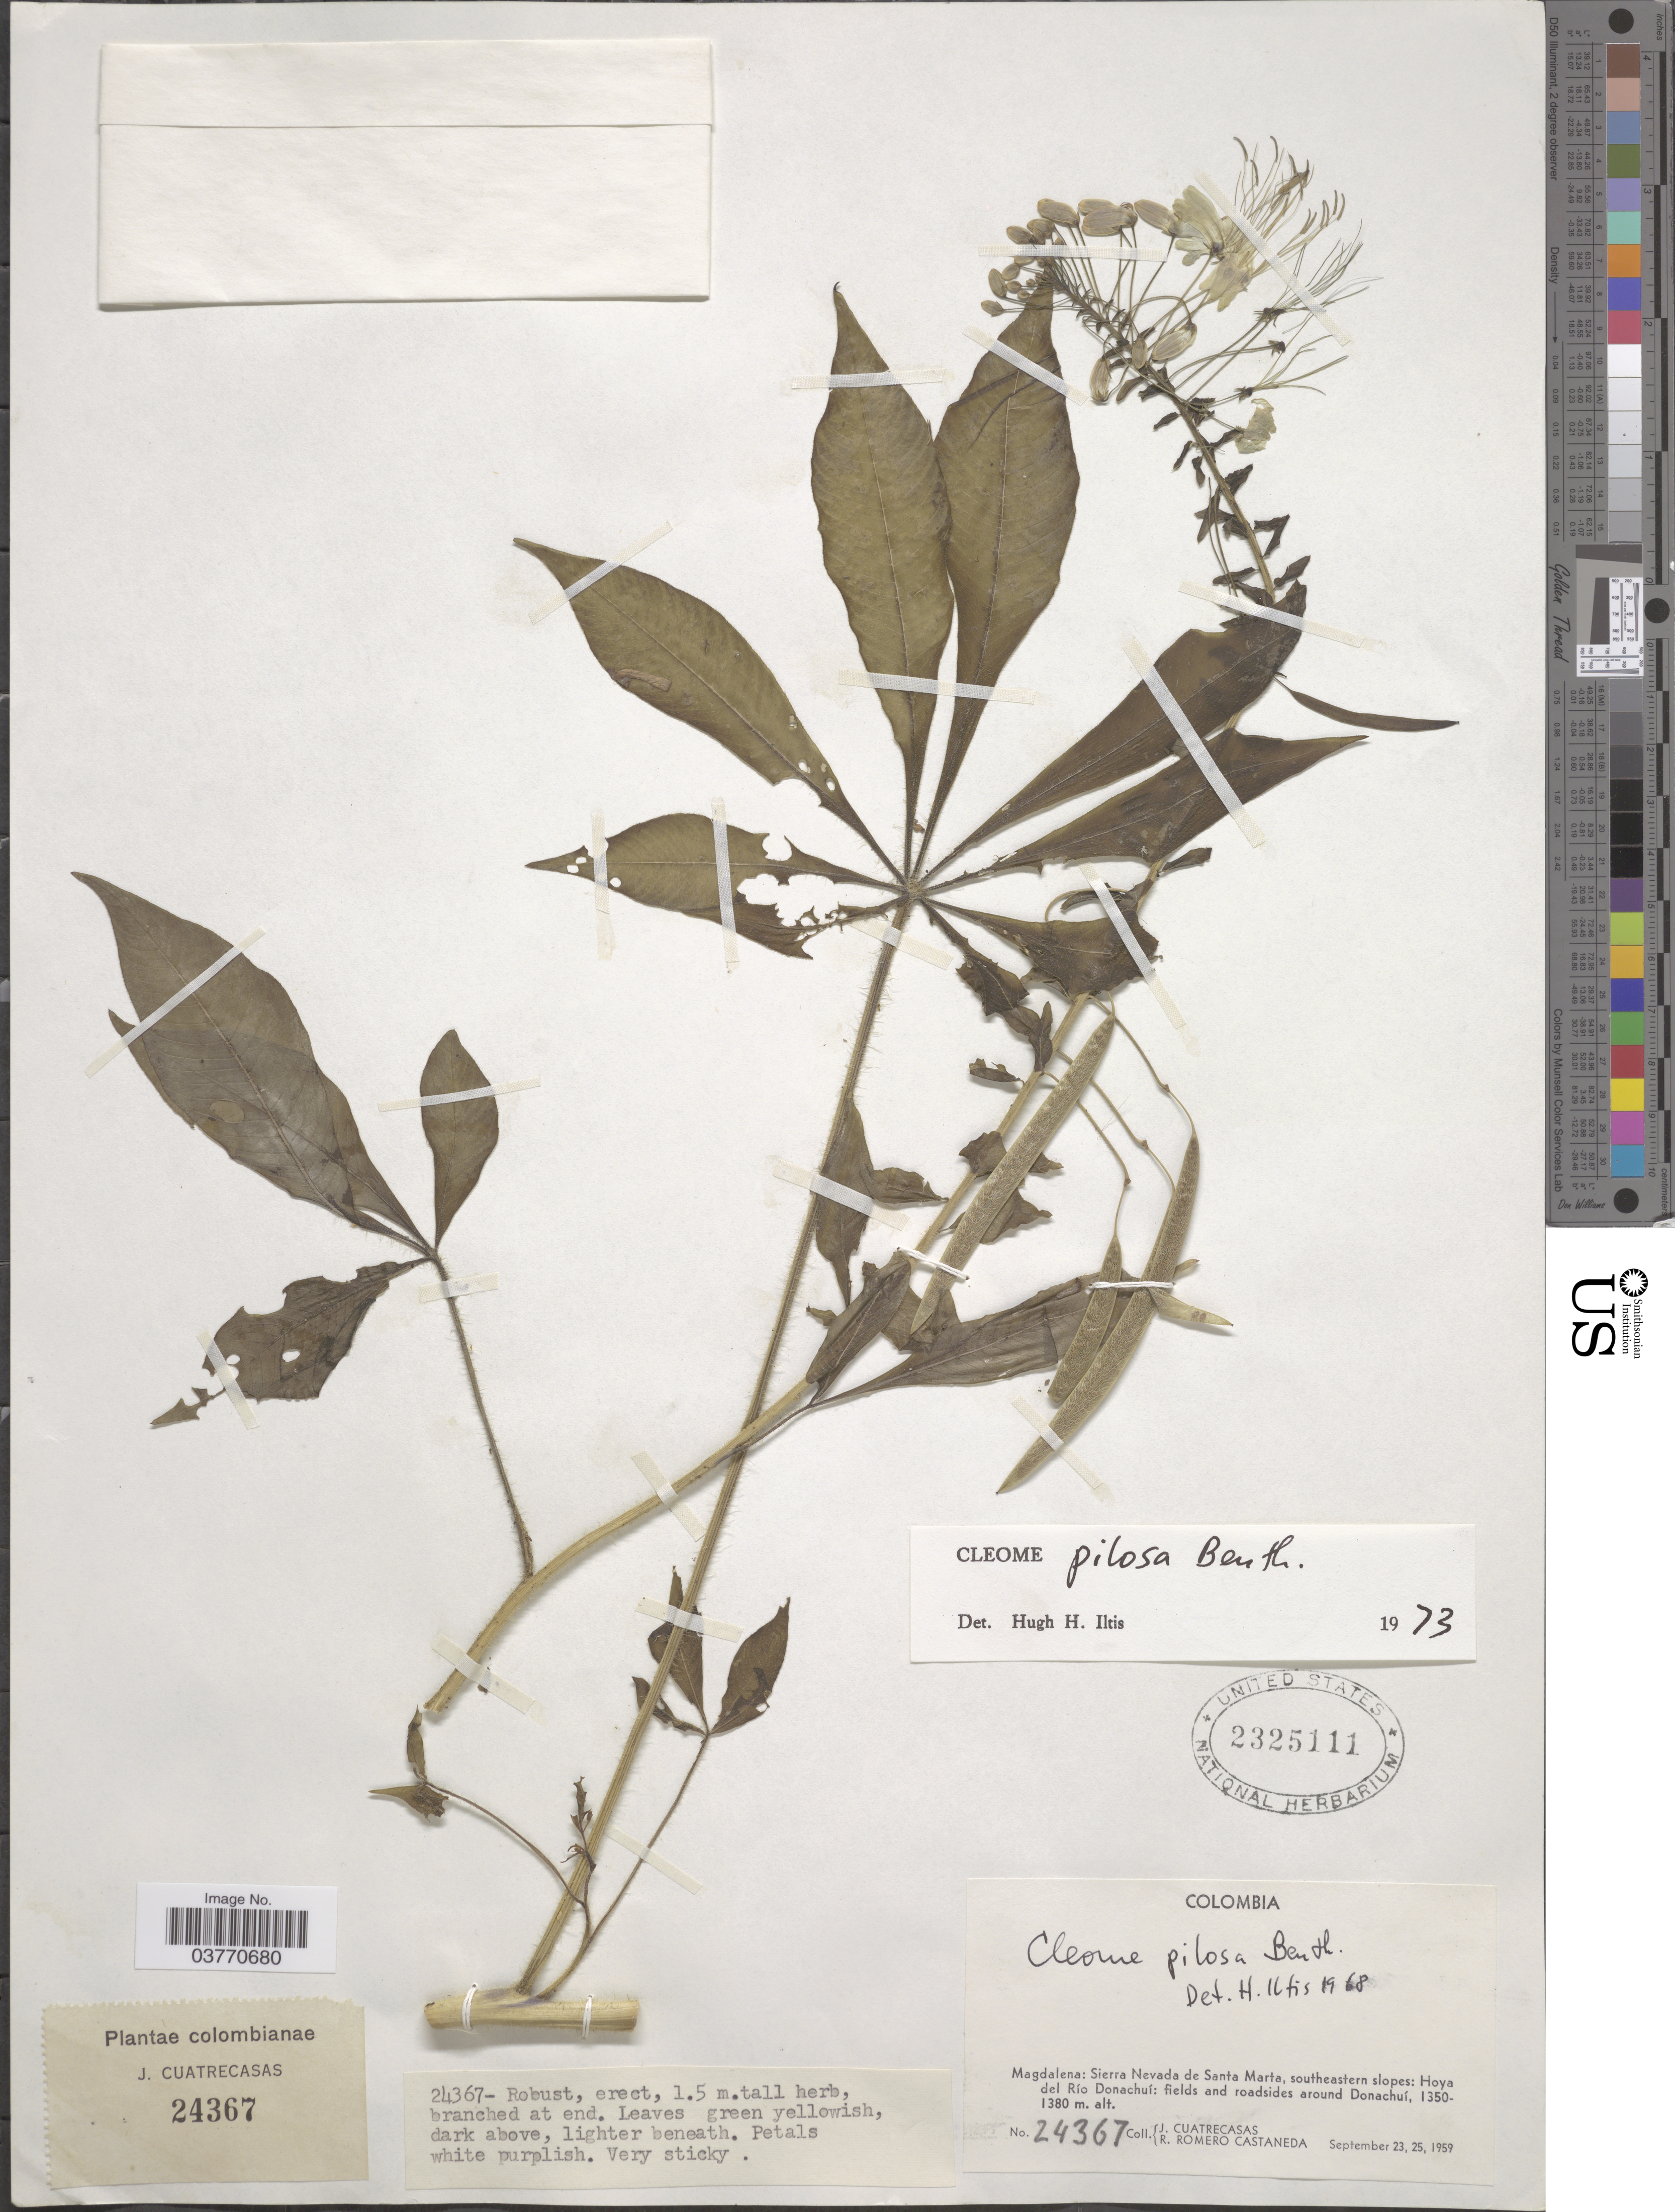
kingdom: Plantae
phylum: Tracheophyta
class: Magnoliopsida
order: Brassicales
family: Cleomaceae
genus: Cochranella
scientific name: Cochranella pilosa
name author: (Benth.) E.M. McGinty & Roalson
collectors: J. Cuatrecasas & R. Romero Castañeda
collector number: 24367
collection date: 1959-09-23/1959-09-25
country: Colombia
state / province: Magdalena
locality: Magdalena: Sierra Nevada de Santa Marta, southeastern slopes: Hoya del Río Donachuí: fields and roadsides around Donachuí.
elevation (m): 1350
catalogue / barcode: US 2325111